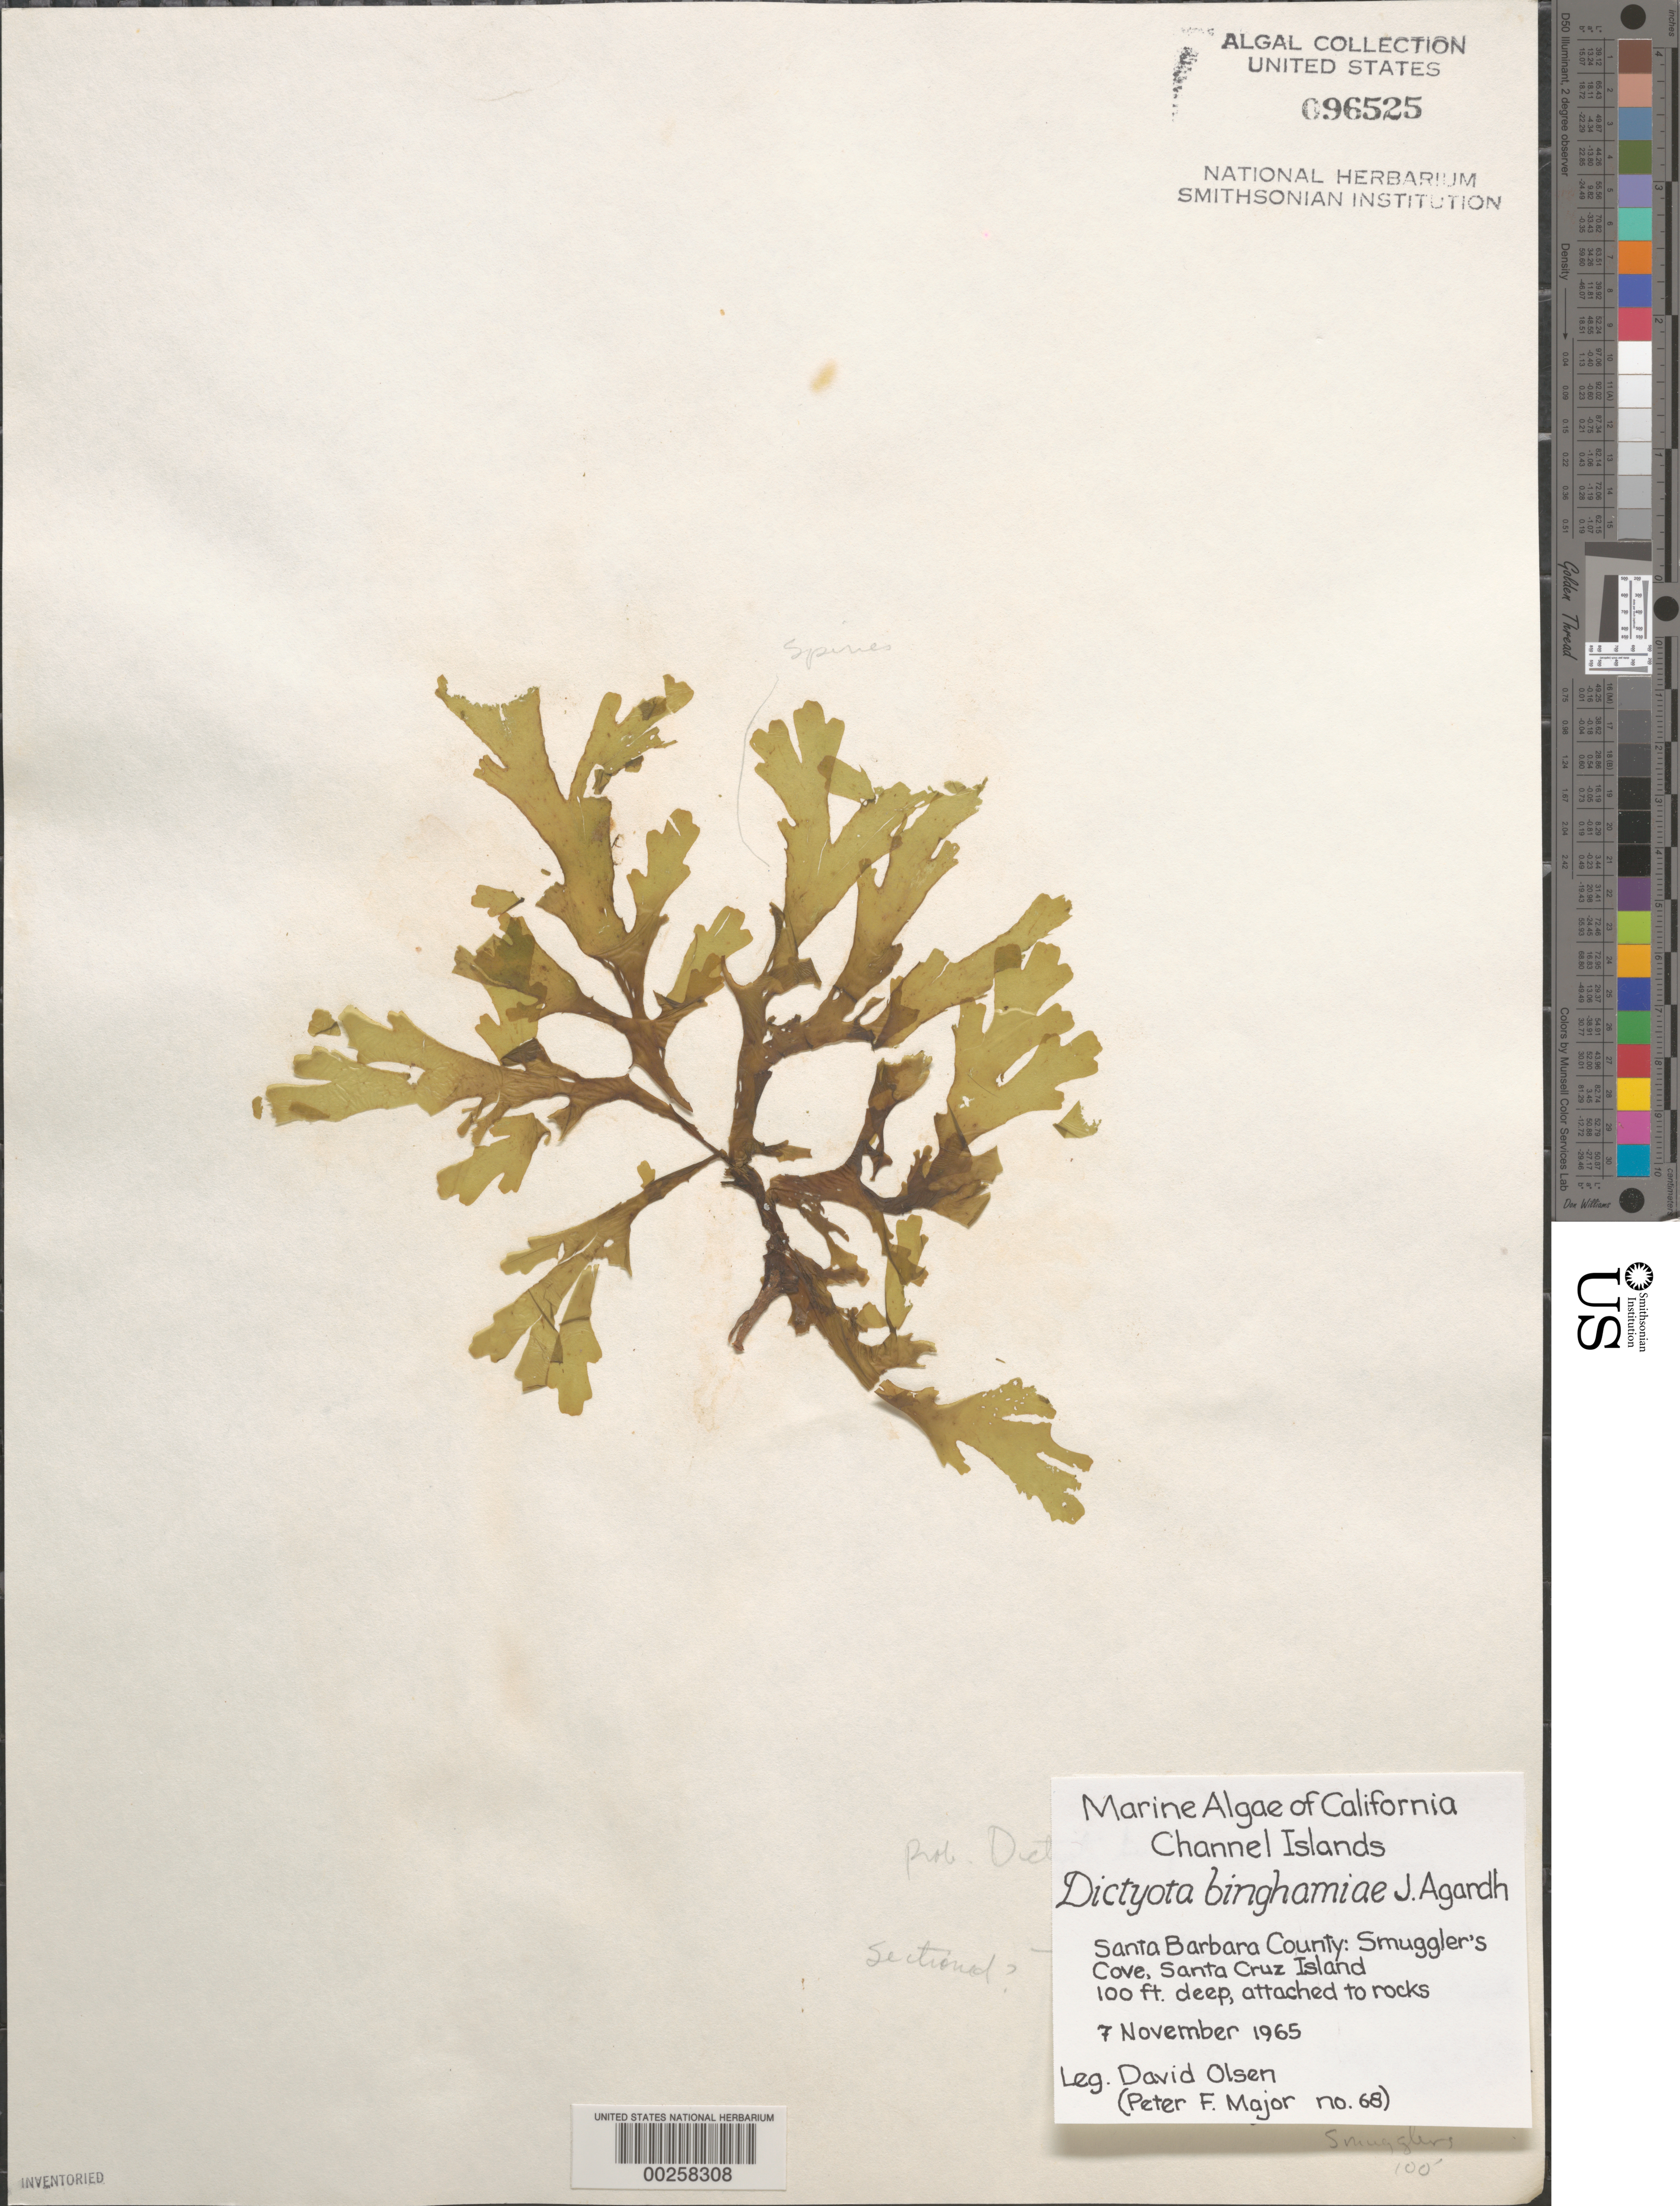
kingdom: Chromista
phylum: Ochrophyta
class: Phaeophyceae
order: Dictyotales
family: Dictyotaceae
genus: Dictyota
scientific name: Dictyota binghamiae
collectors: D. Olsen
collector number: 68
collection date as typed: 07 Nov 1965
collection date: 1965-11-07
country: United States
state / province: California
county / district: Santa Barbara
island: Santa Cruz Island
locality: Smuggler's Cove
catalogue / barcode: US 96525